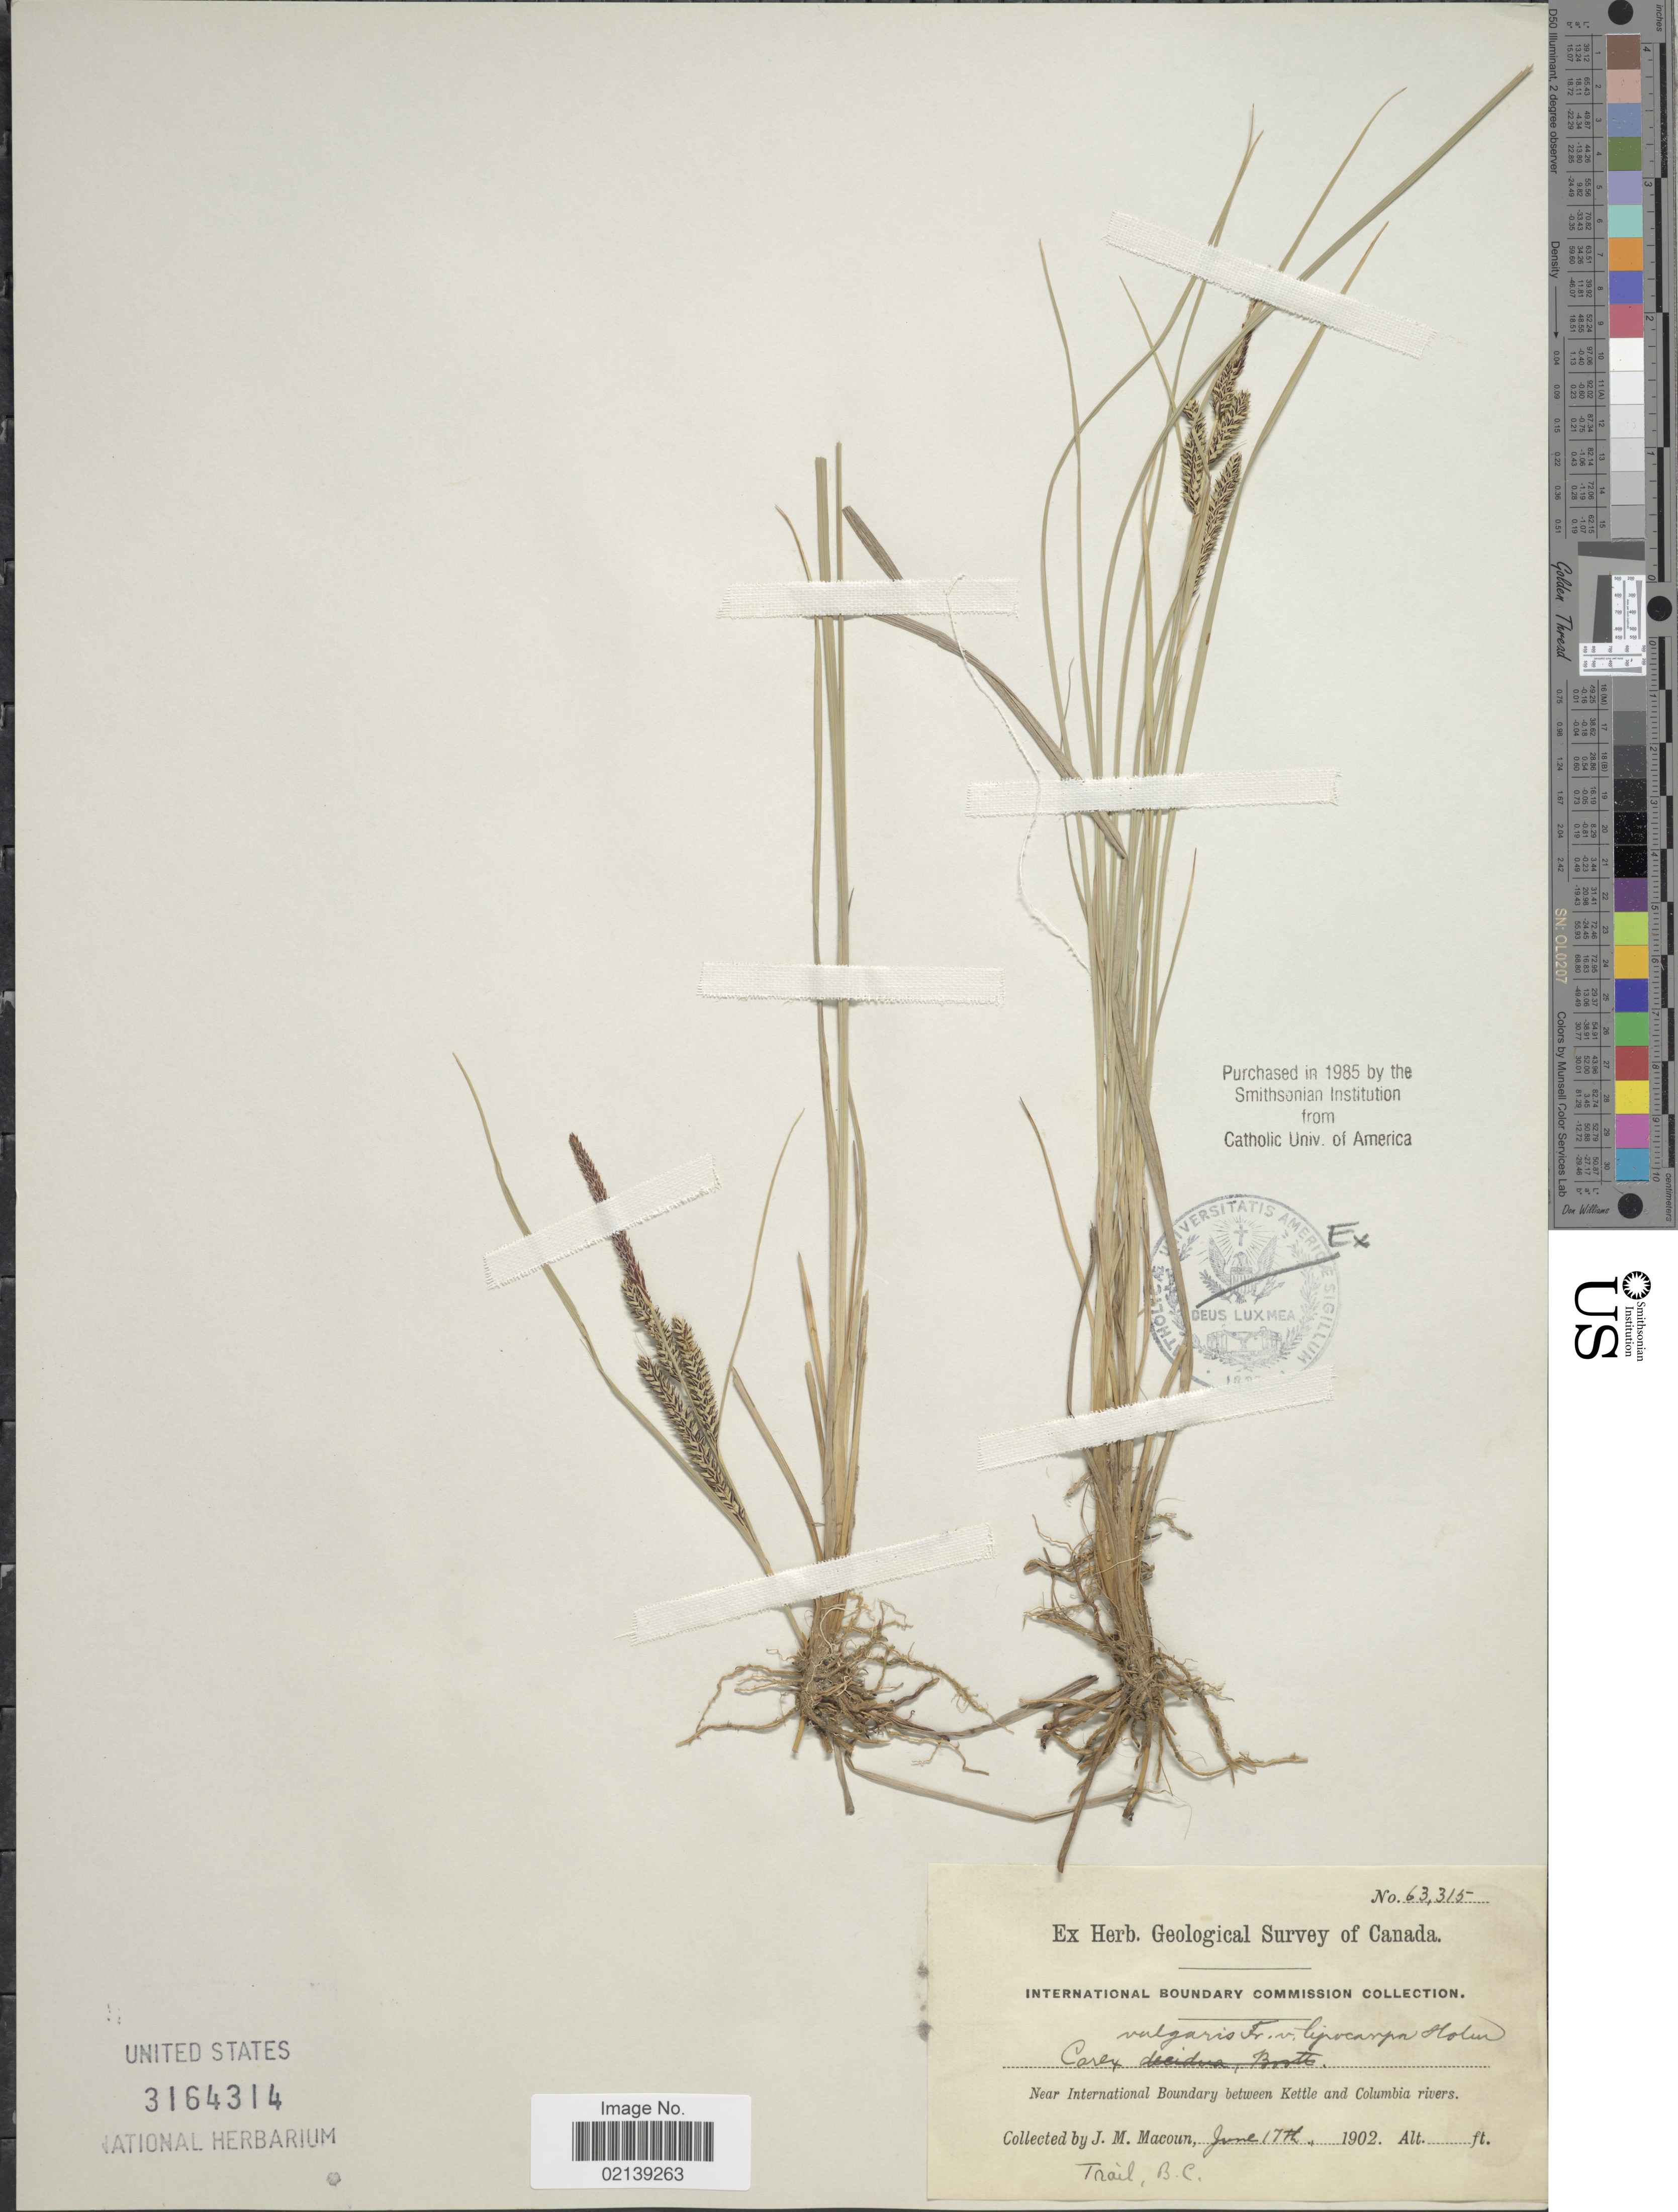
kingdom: Plantae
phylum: Tracheophyta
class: Liliopsida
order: Poales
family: Cyperaceae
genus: Carex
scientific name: Carex kelloggii var. kelloggii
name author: W. Boott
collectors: J. M. Macoun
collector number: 63315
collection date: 1902-06-17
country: Canada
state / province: British Columbia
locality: Near International Boundary between Kettle and Columbia river, Trail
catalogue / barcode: US 3164314